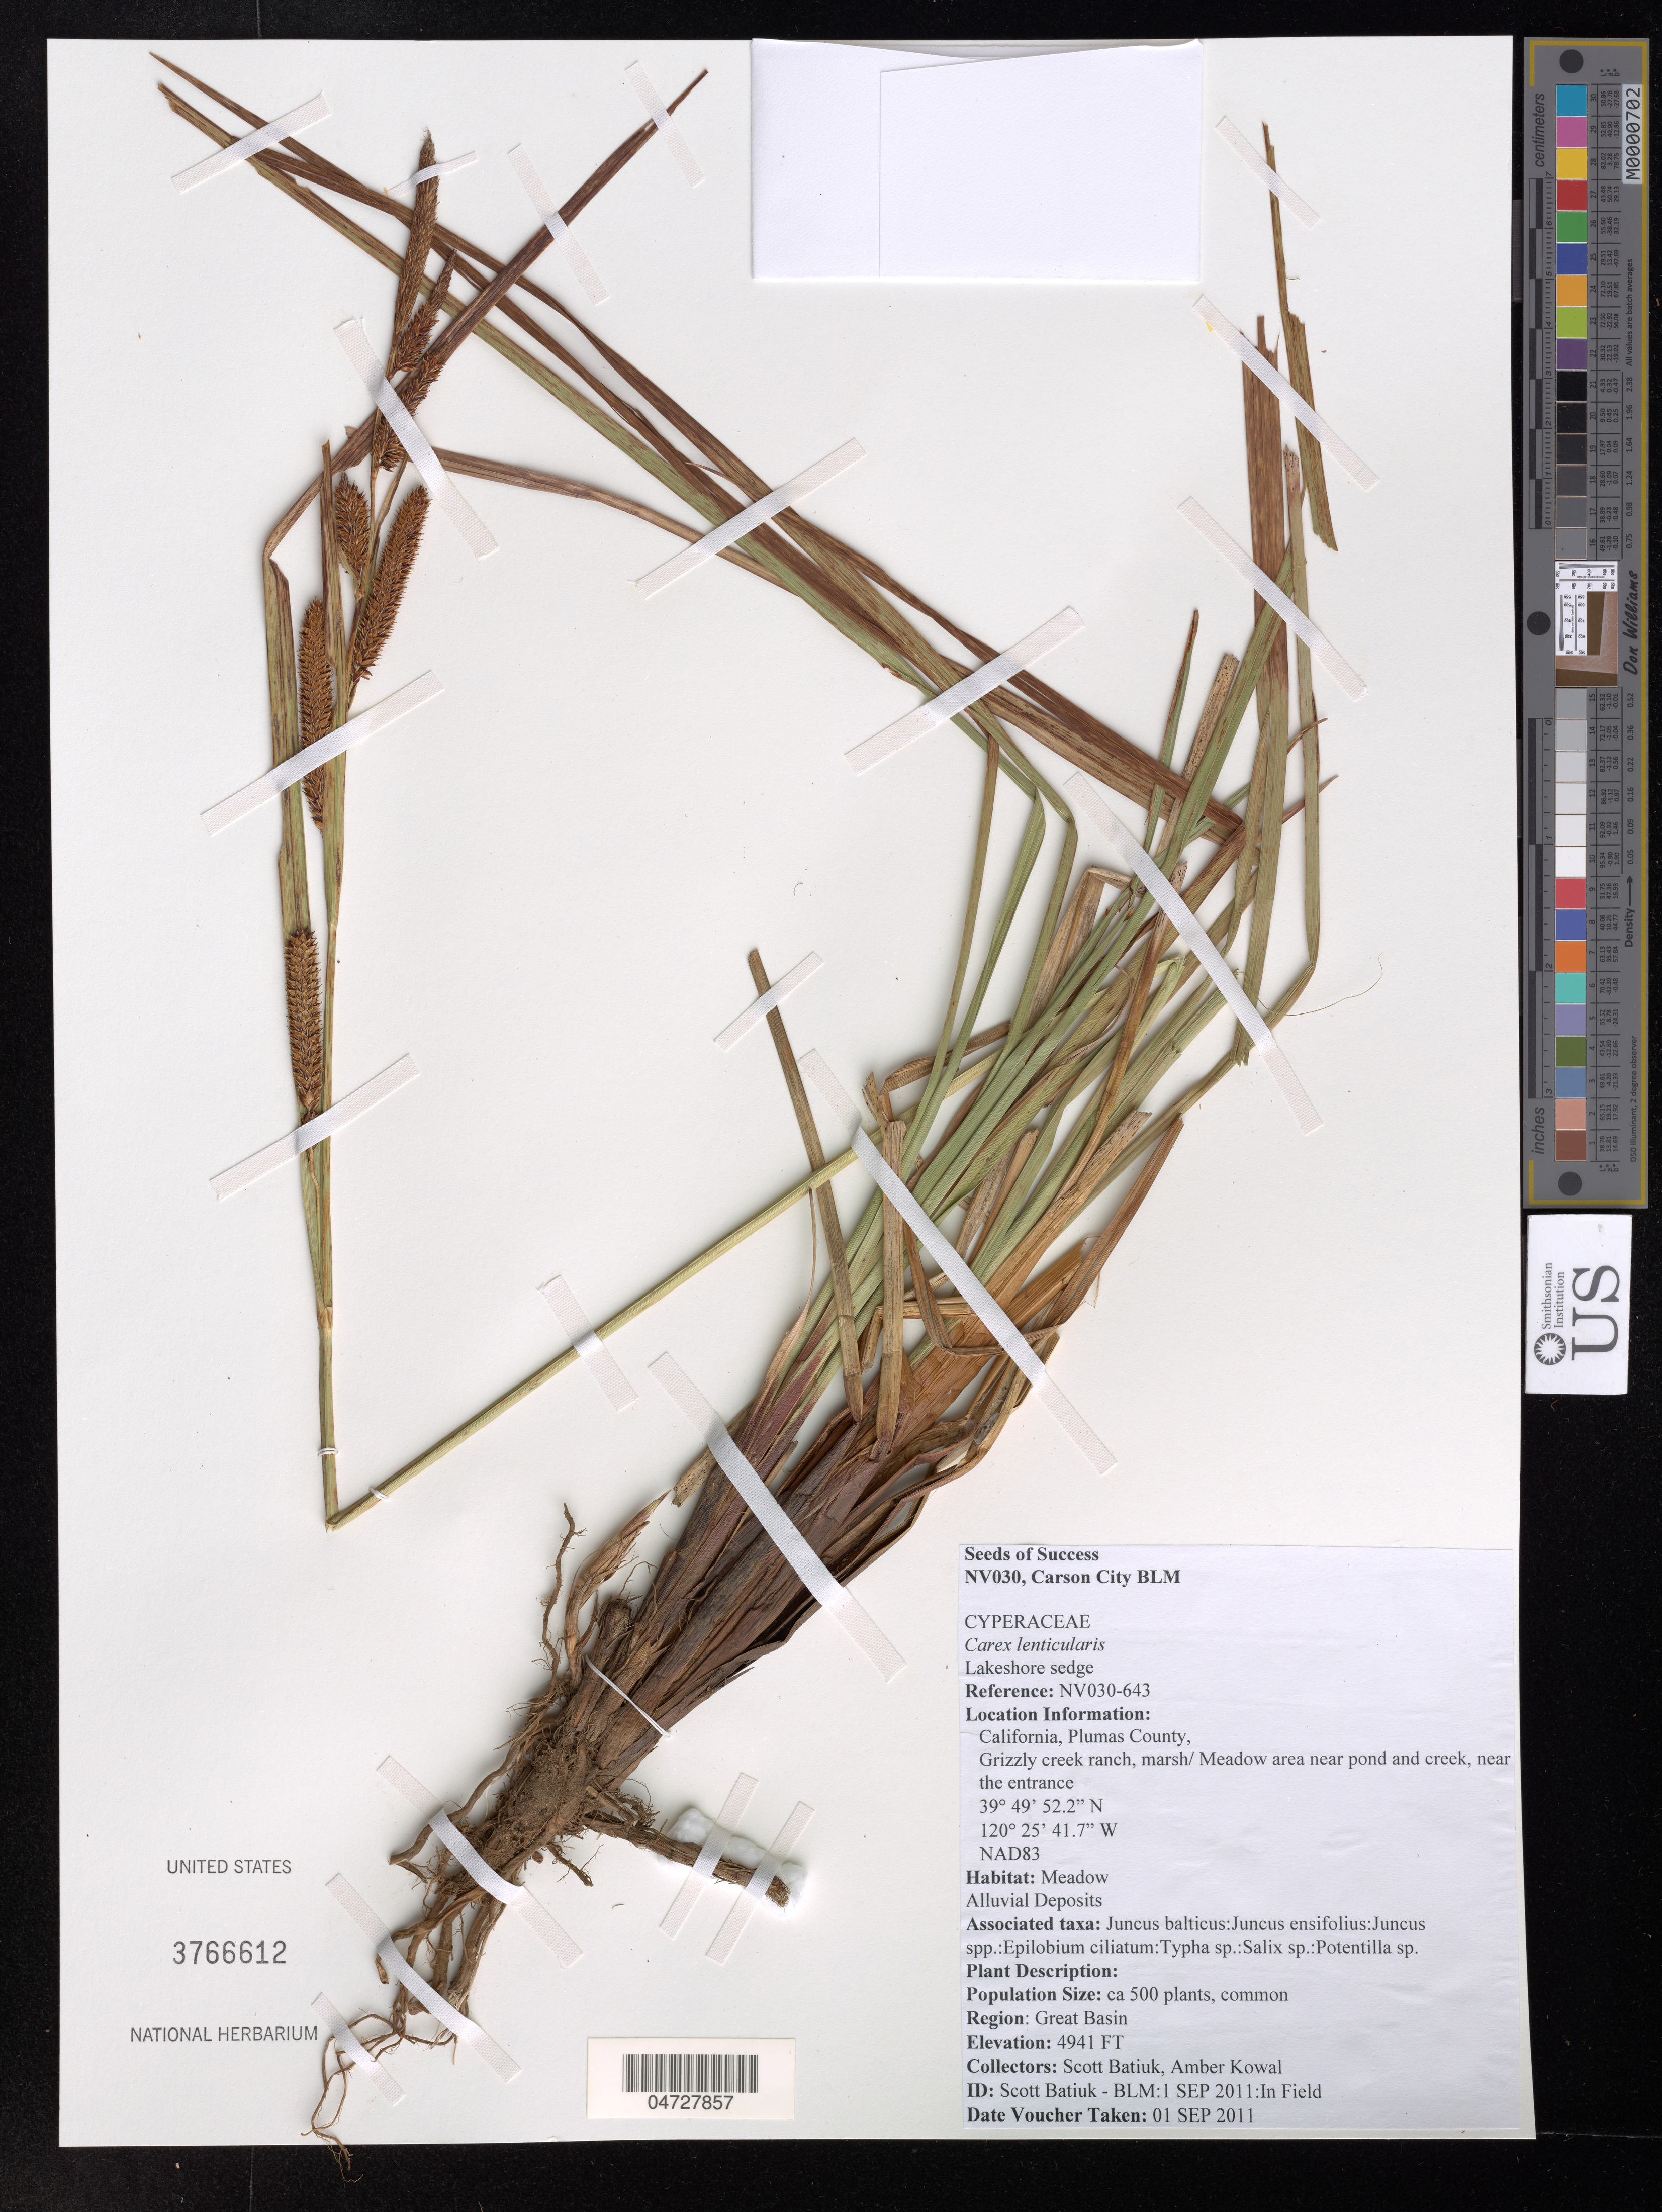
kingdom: Plantae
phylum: Tracheophyta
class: Liliopsida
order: Poales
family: Cyperaceae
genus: Carex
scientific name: Carex lenticularis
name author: Michx.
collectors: S. Batiuk & A. Kowal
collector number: NV030-643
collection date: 2011-09-01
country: United States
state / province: California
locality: Plumas County, Grizzly creek ranch, marsh/ Meadow area near pond and creek, near the entrance. Region: Great Basin.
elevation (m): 1506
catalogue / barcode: US 3766612